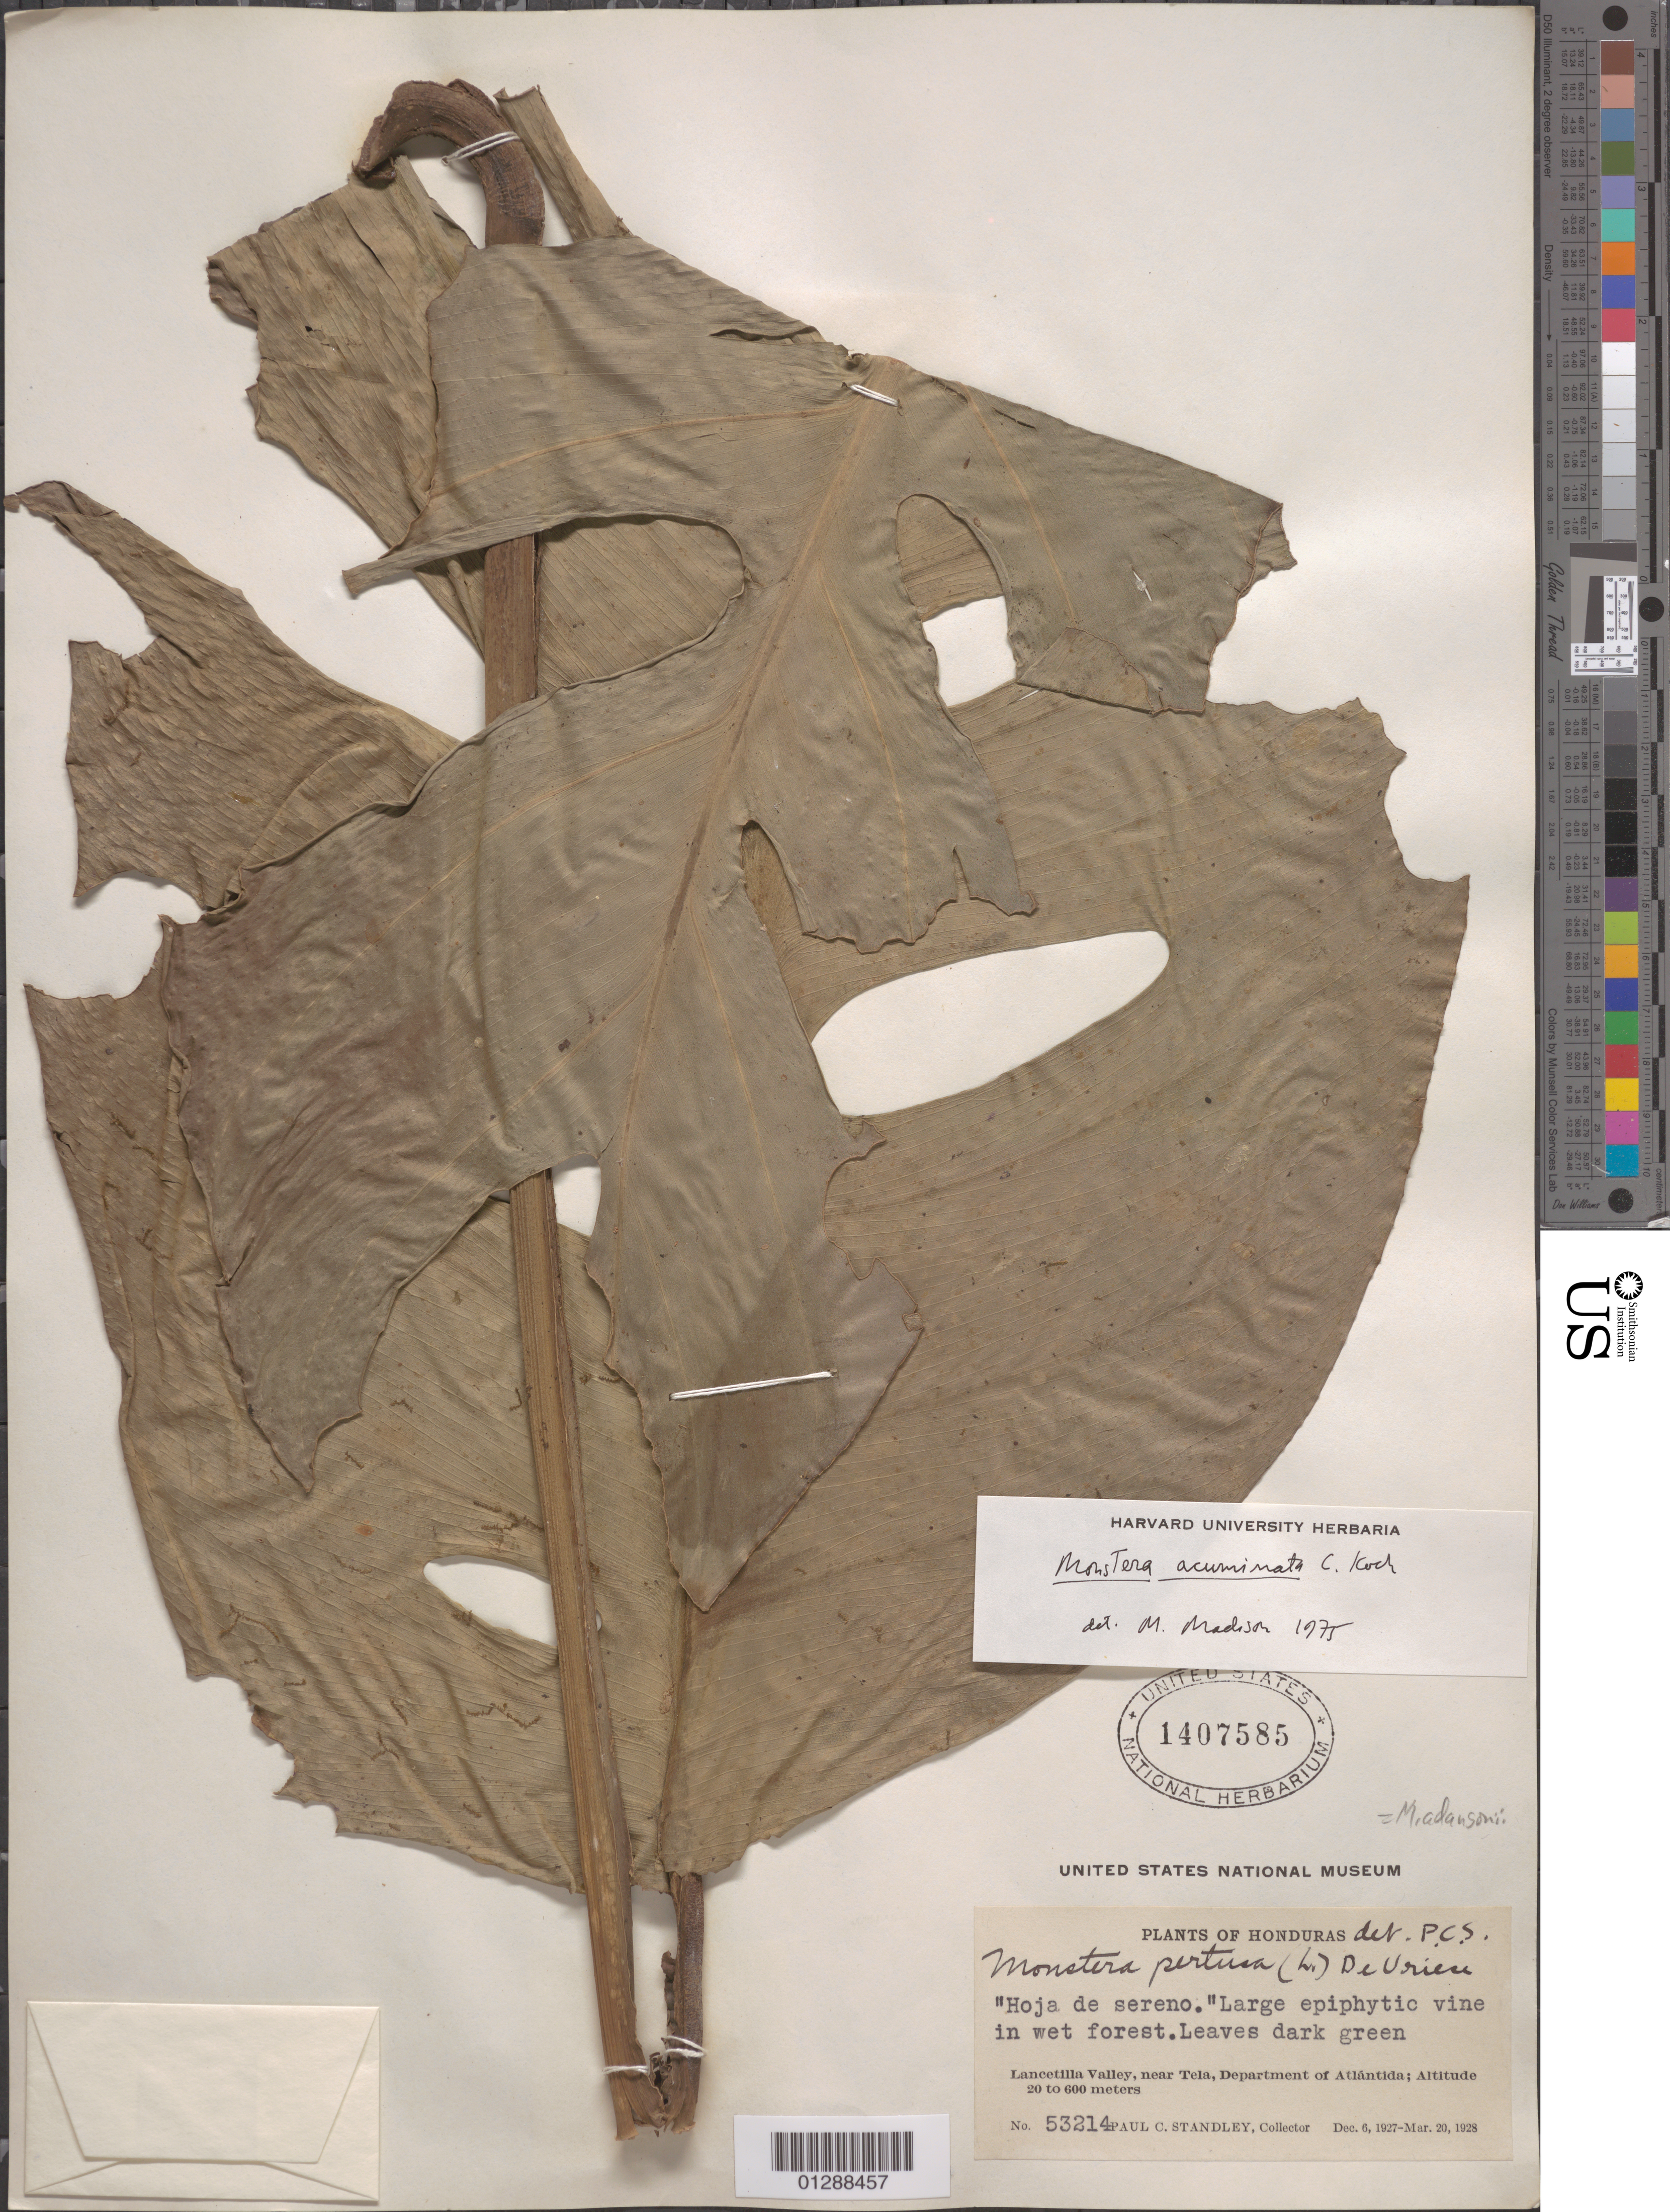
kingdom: Plantae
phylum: Tracheophyta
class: Liliopsida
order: Alismatales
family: Araceae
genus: Monstera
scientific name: Monstera acuminata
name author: K. Koch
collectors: P. C. Standley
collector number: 53214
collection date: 1927-12-06/1928-03-20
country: Honduras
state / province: Atlantida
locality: Lancetilla Valley, near Tela, Department of Atlántida.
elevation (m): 20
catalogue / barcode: US 1407585